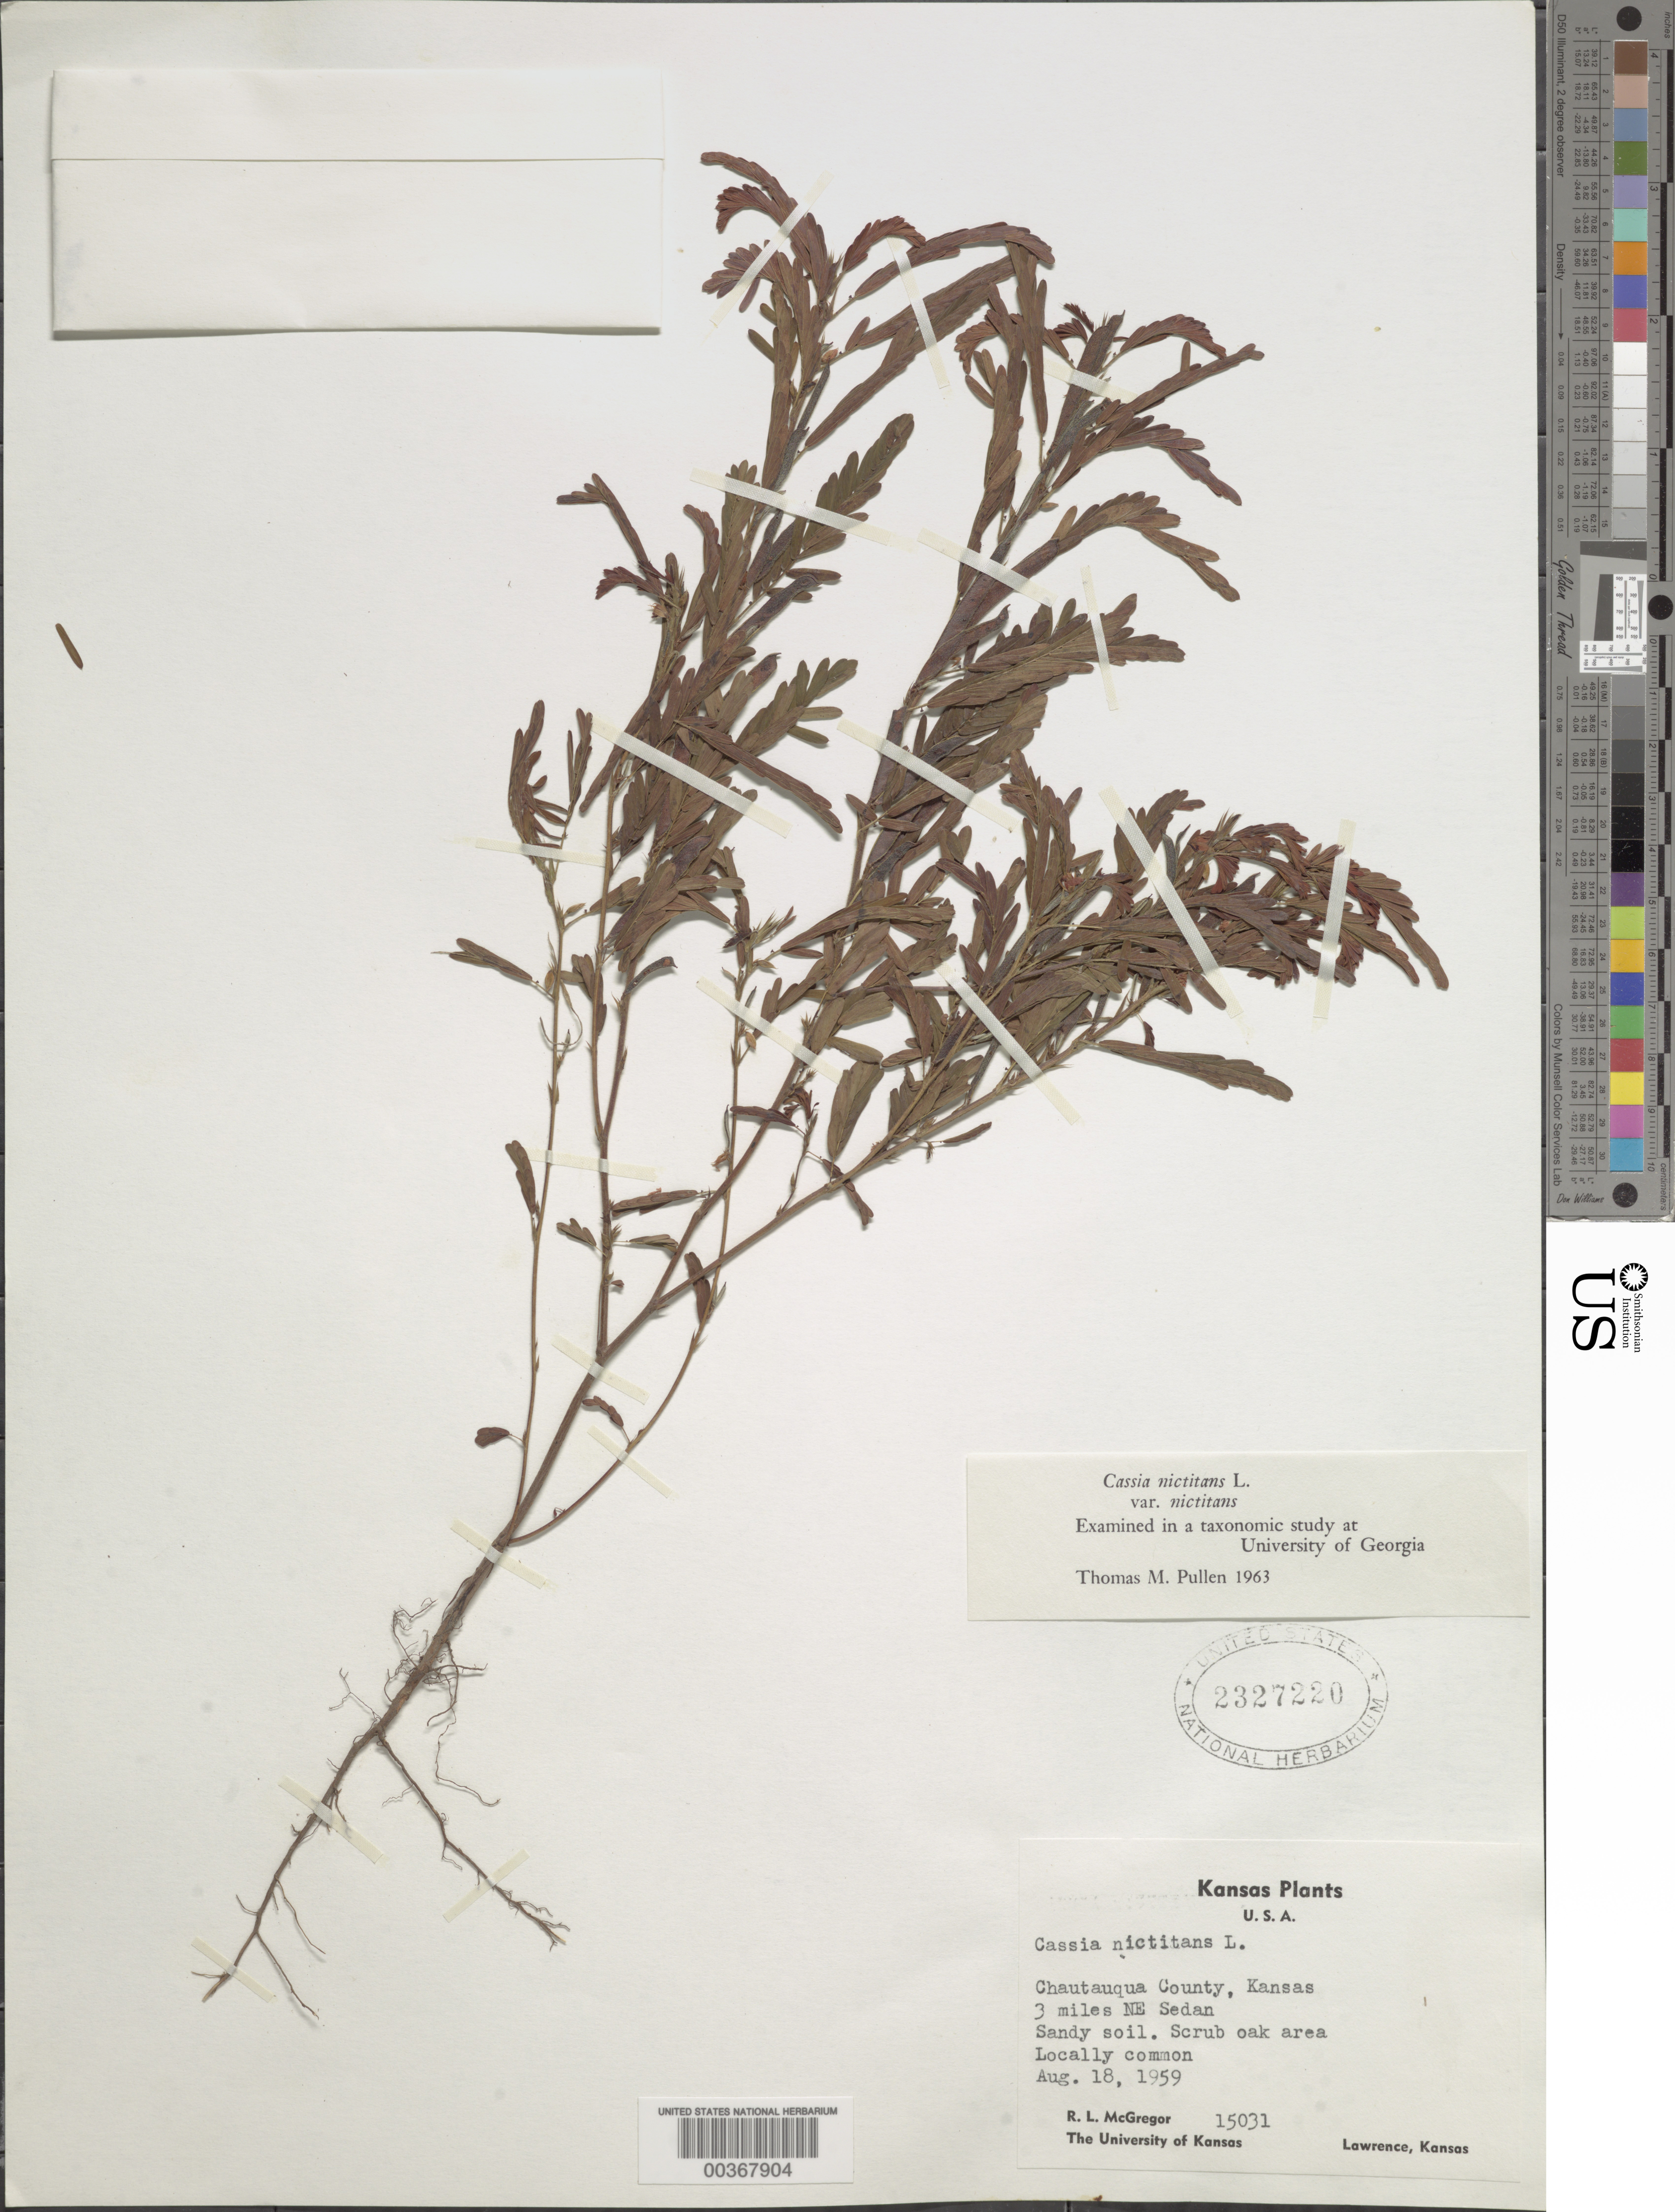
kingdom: Plantae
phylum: Tracheophyta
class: Magnoliopsida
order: Fabales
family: Fabaceae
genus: Chamaecrista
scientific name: Chamaecrista nictitans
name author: (L.) Moench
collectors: R. L. McGregor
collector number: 15031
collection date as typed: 18 Aug 1959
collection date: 1959-08-18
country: United States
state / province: Kansas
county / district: Chautauqua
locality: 3 mi ne sedan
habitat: Sandy soil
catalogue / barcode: US 2327220